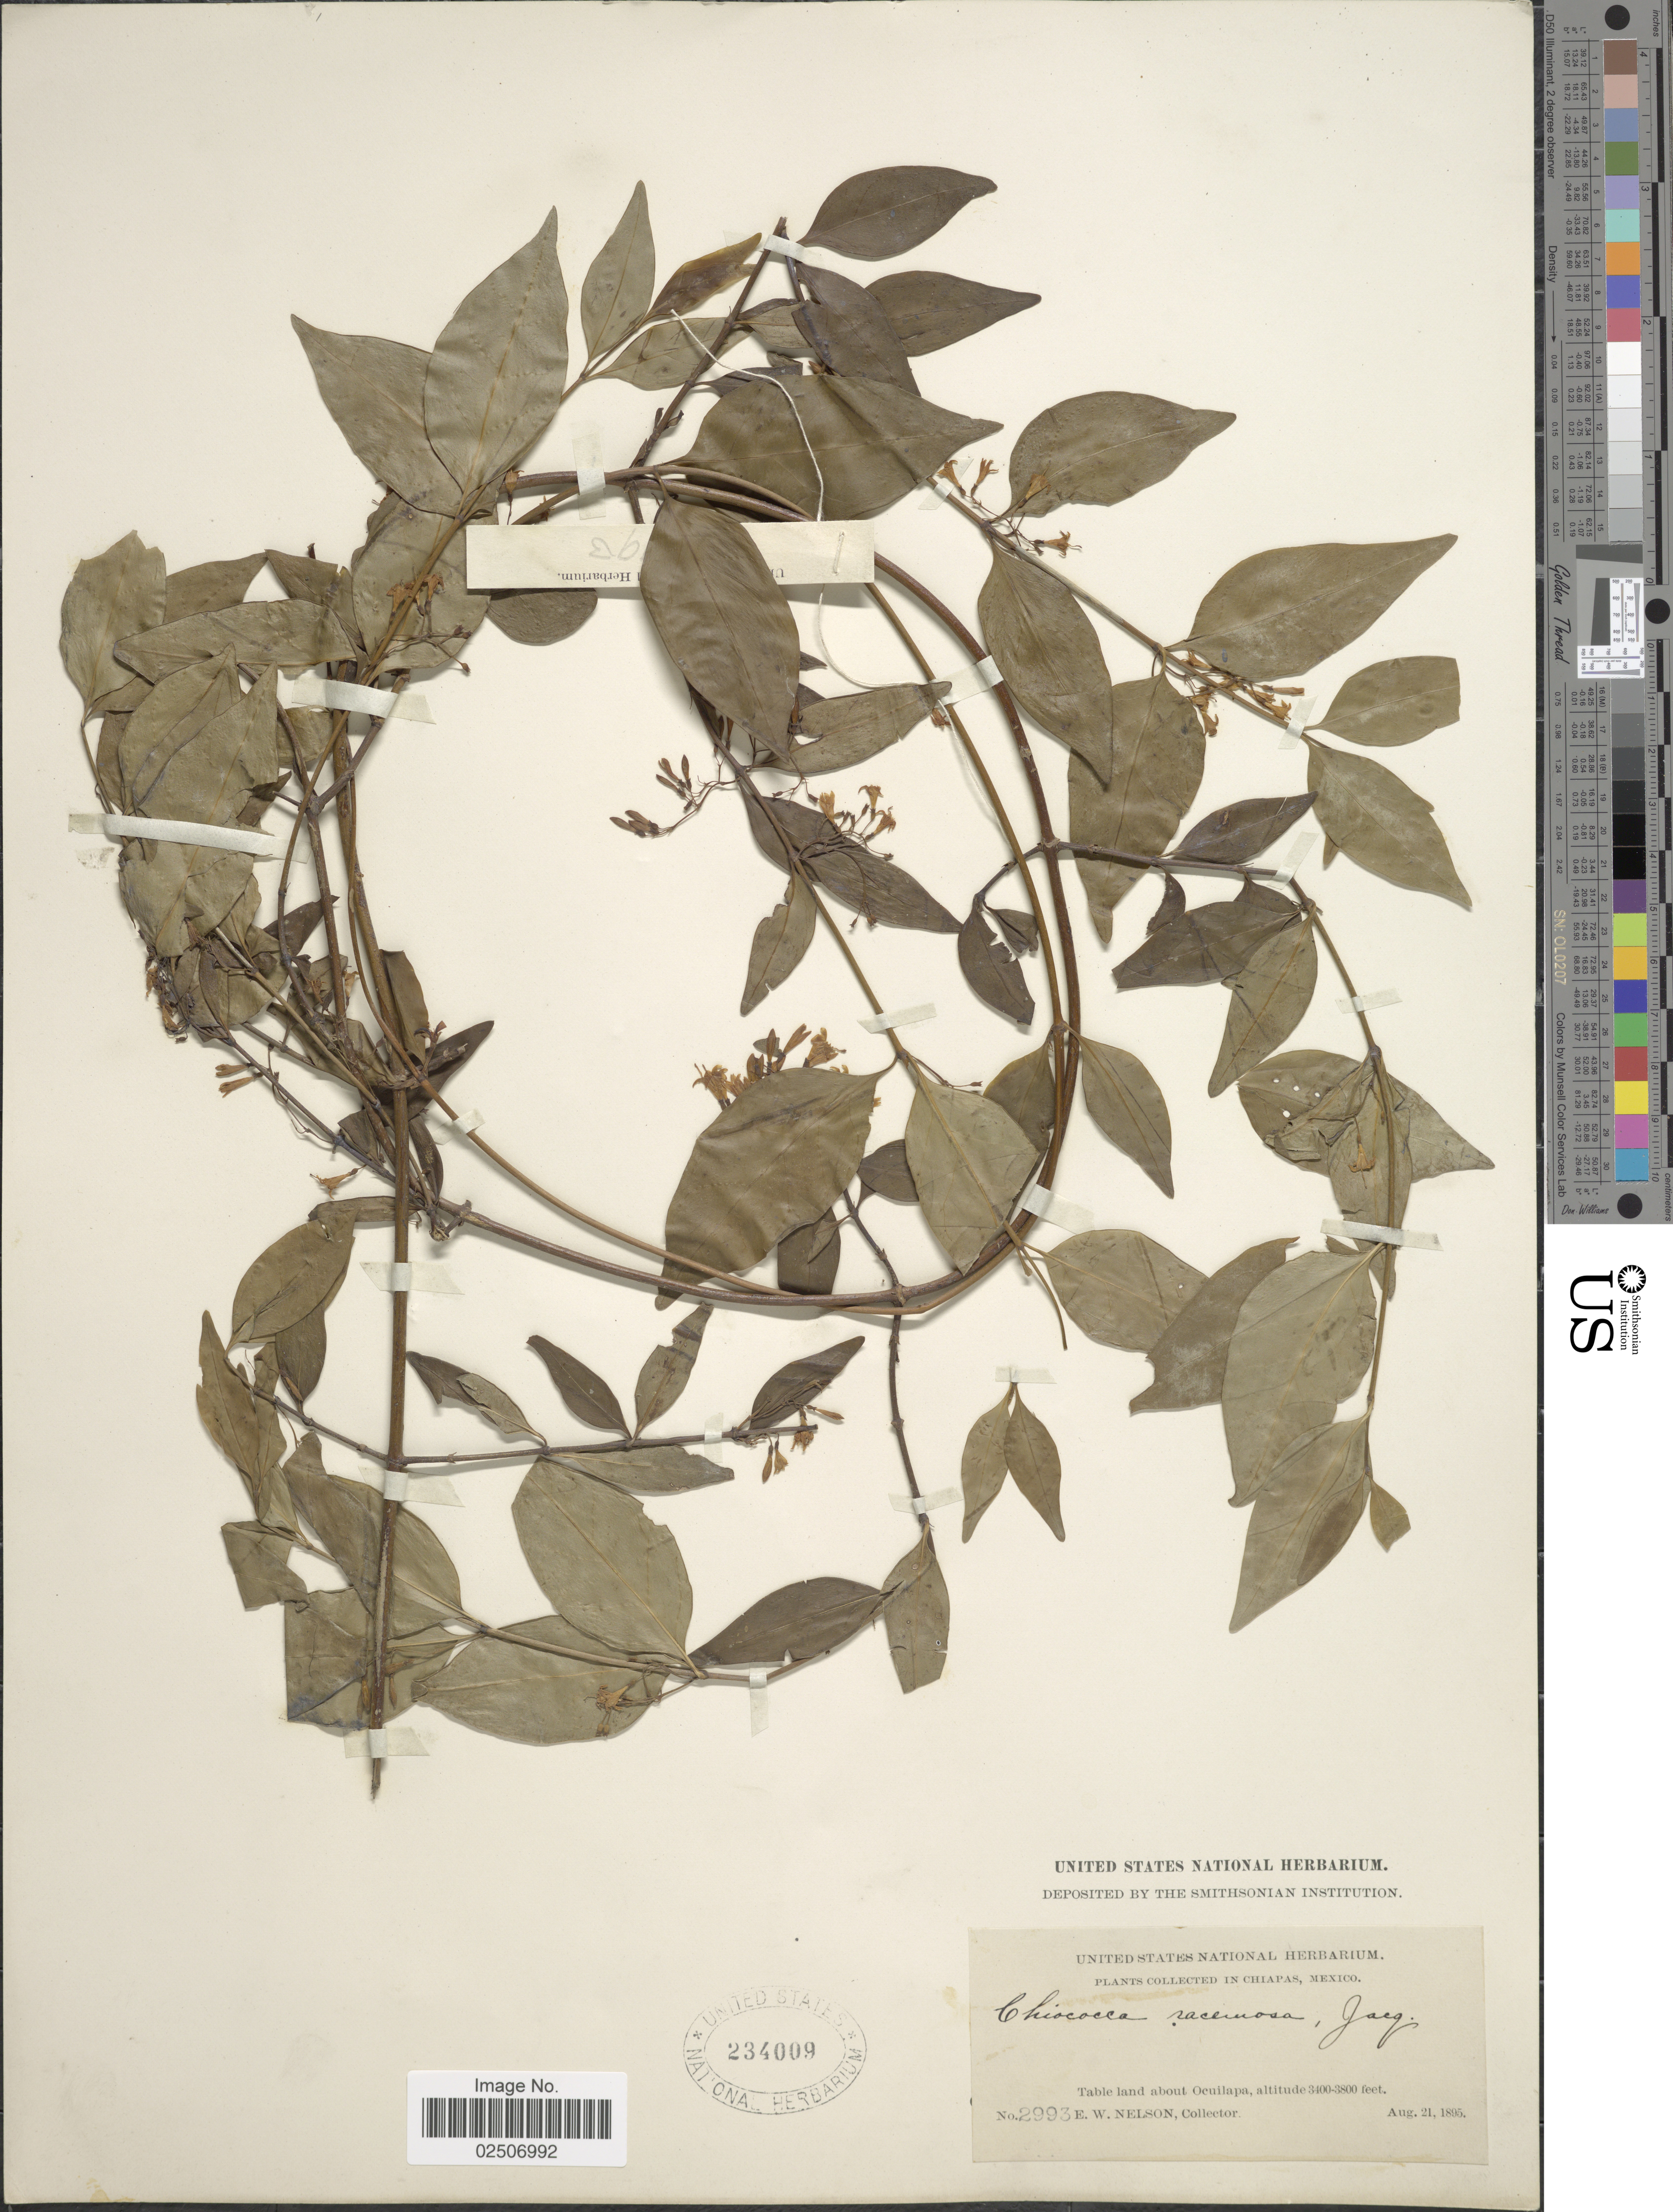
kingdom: Plantae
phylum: Tracheophyta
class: Magnoliopsida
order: Gentianales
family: Rubiaceae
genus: Chiococca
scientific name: Chiococca alba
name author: (L.) Hitchc.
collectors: E. W. Nelson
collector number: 2993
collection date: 1895-08-21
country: Mexico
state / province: Chiapas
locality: Table land about Ocuilapa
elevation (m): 1036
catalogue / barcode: US 234009